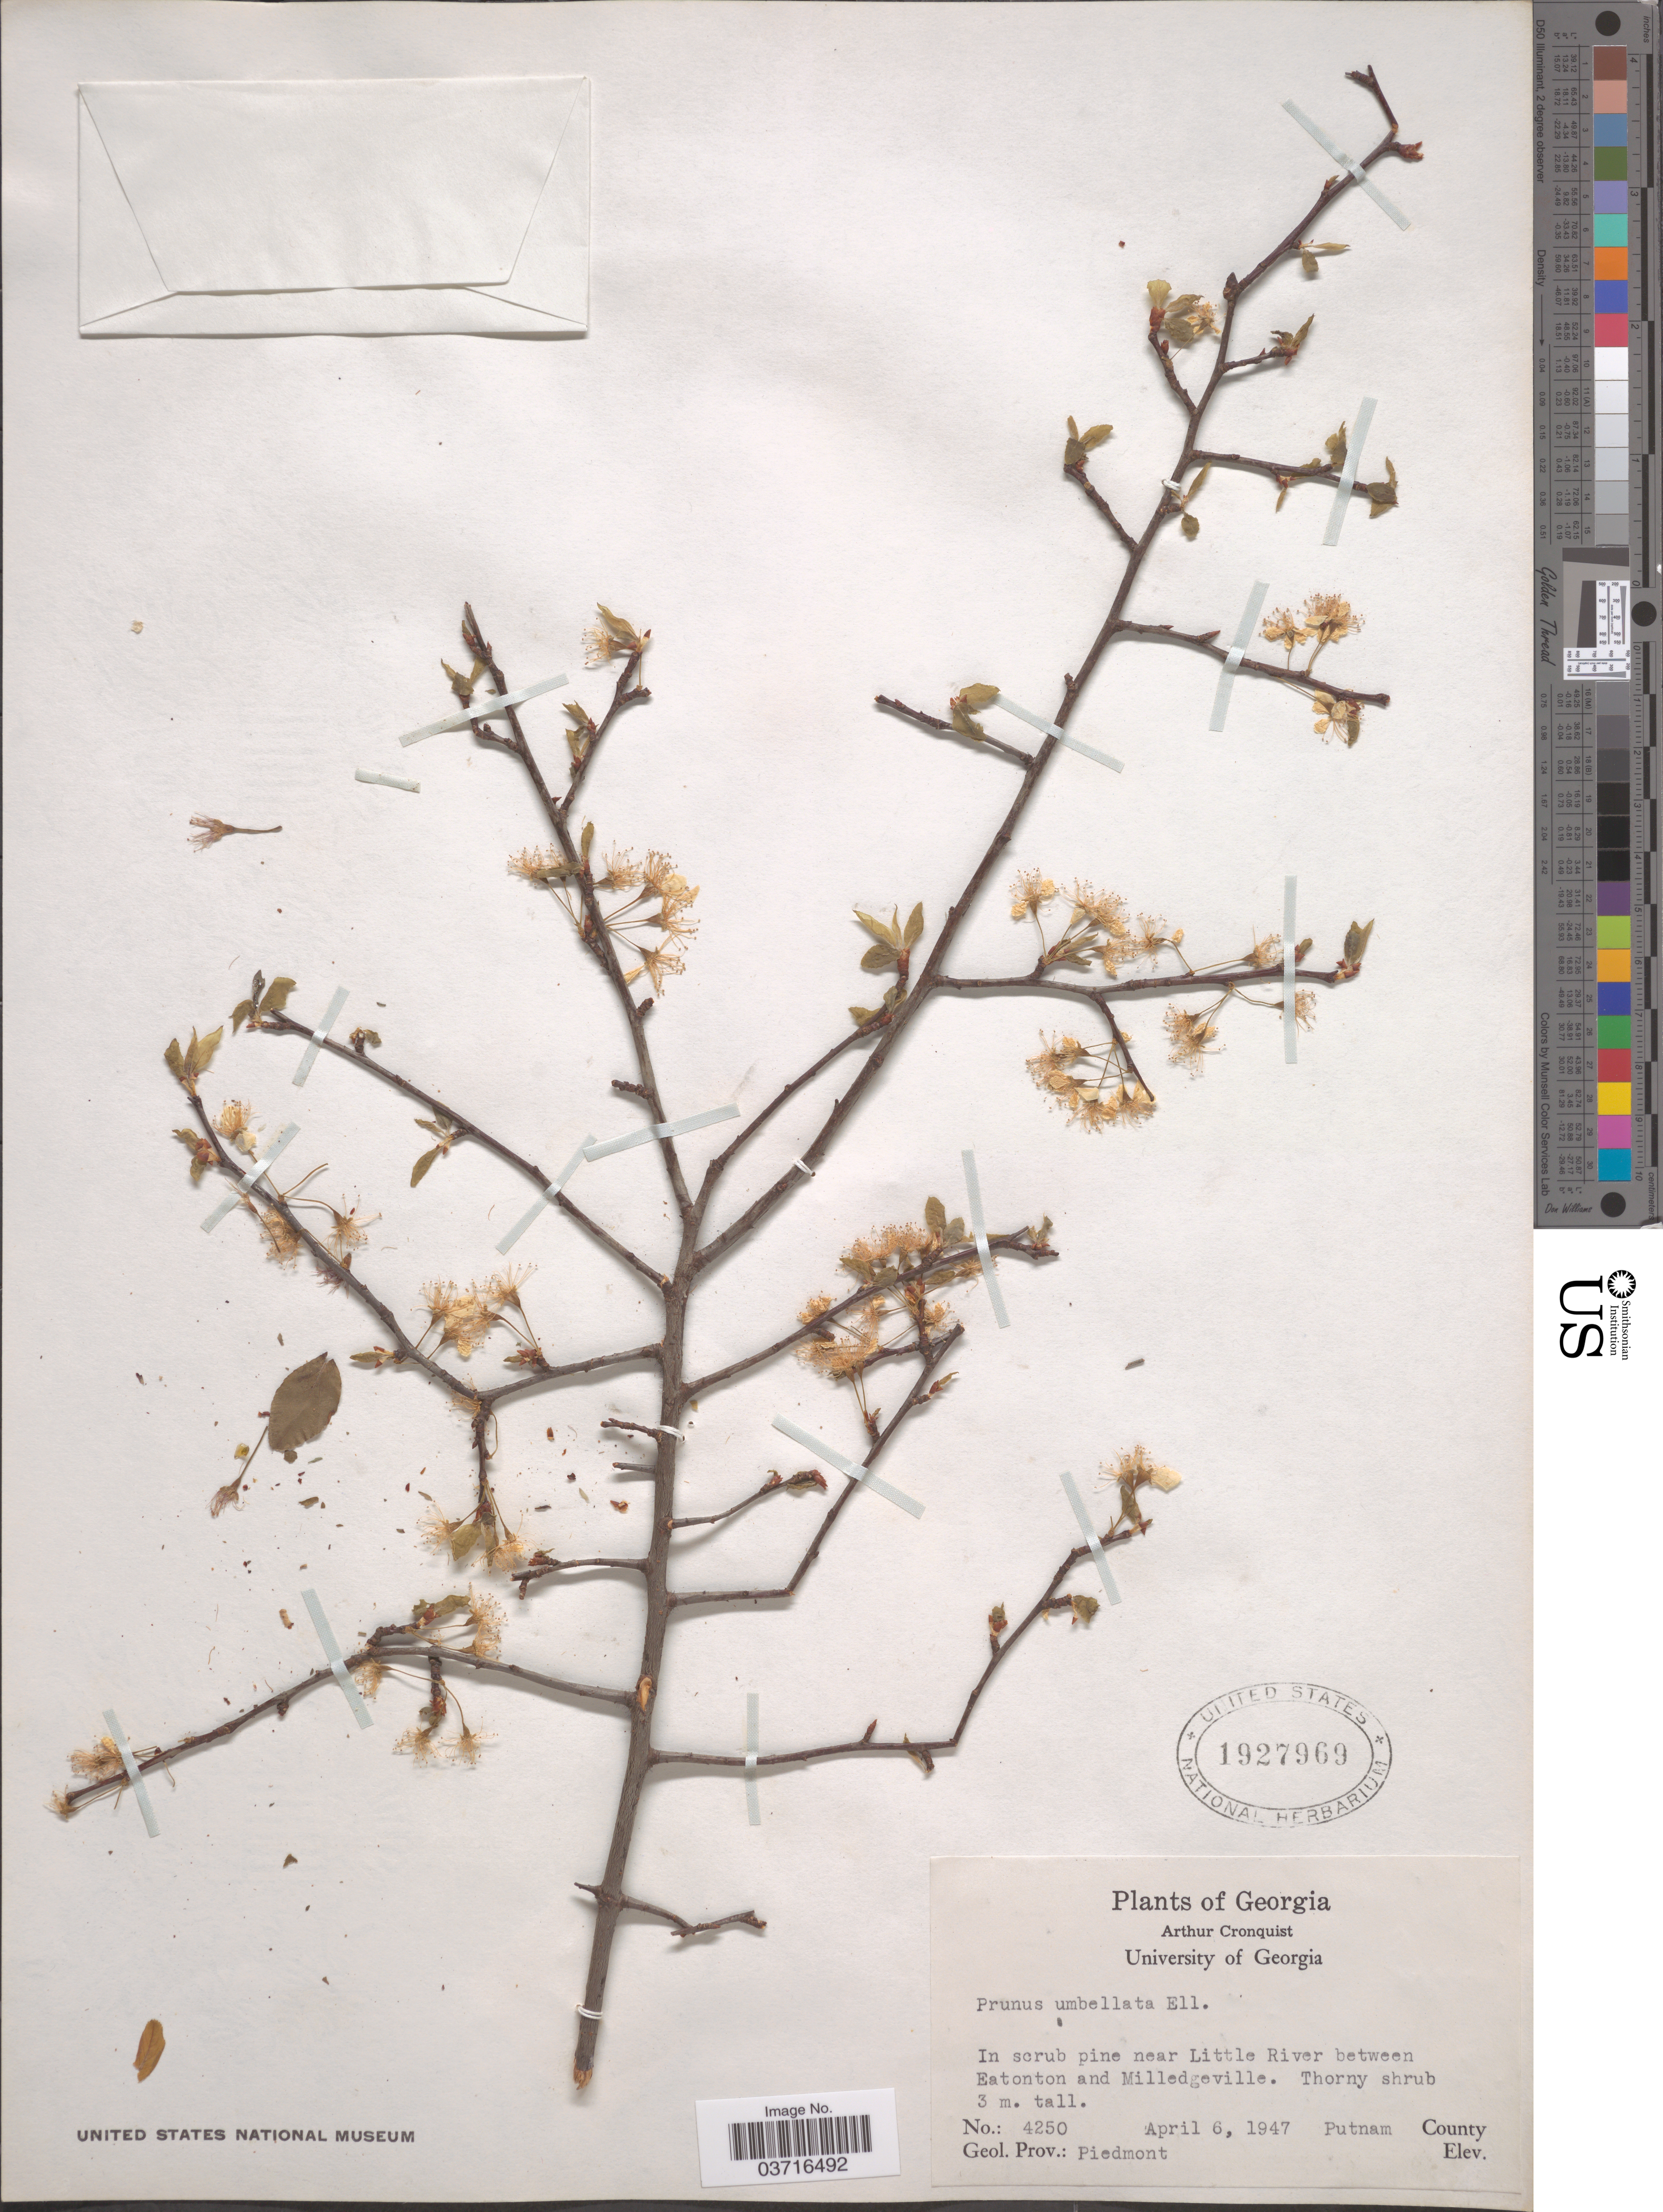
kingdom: Plantae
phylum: Tracheophyta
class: Magnoliopsida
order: Rosales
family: Rosaceae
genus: Prunus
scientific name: Prunus umbellata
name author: Elliott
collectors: A. J. Cronquist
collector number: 4250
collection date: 1947-04-06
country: United States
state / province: Georgia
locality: Near Little River between Eatonton and Milledgeville. Putnam County. Geol. Prov.: Piedmont.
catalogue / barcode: US 1927969